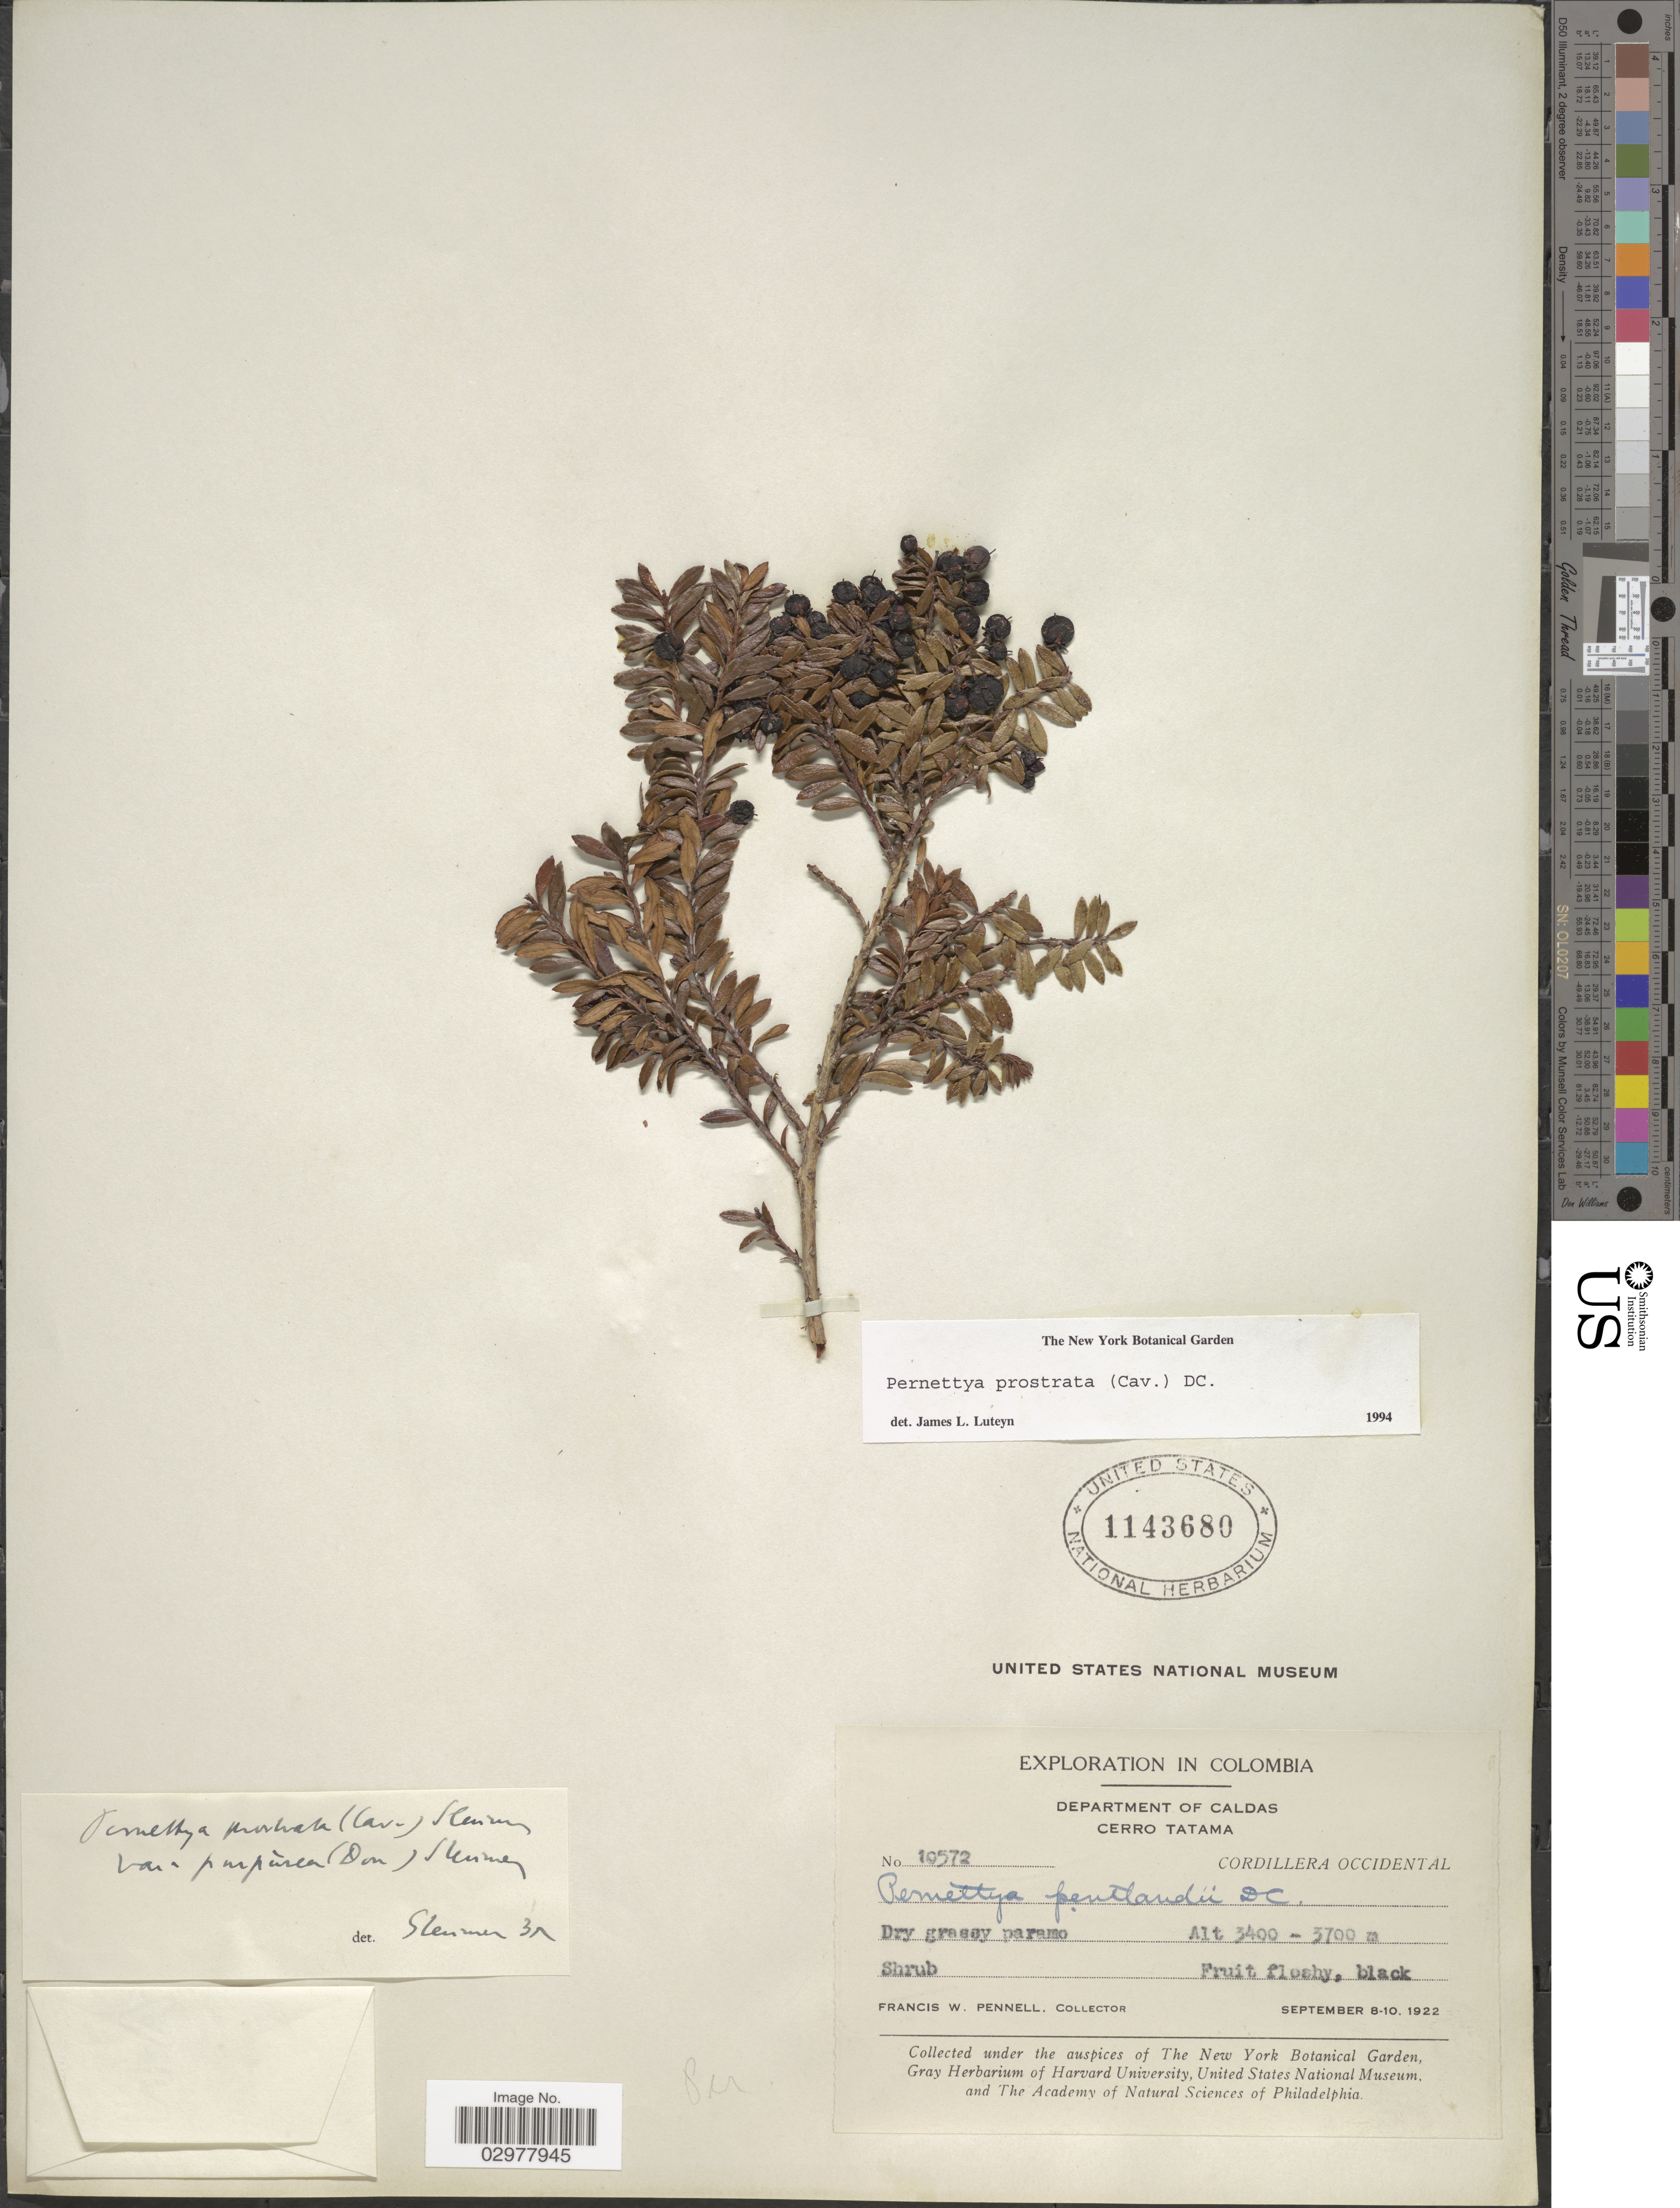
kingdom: Plantae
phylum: Tracheophyta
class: Magnoliopsida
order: Ericales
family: Ericaceae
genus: Pernettya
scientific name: Pernettya prostrata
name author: (Cav.) DC.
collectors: F. W. Pennell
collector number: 10572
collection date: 1922-09-08/1922-09-10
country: Colombia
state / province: Caldas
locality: Department of Caldas. Cerro Tatama. Cordillera Occidental.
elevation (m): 3400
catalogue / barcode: US 1143680